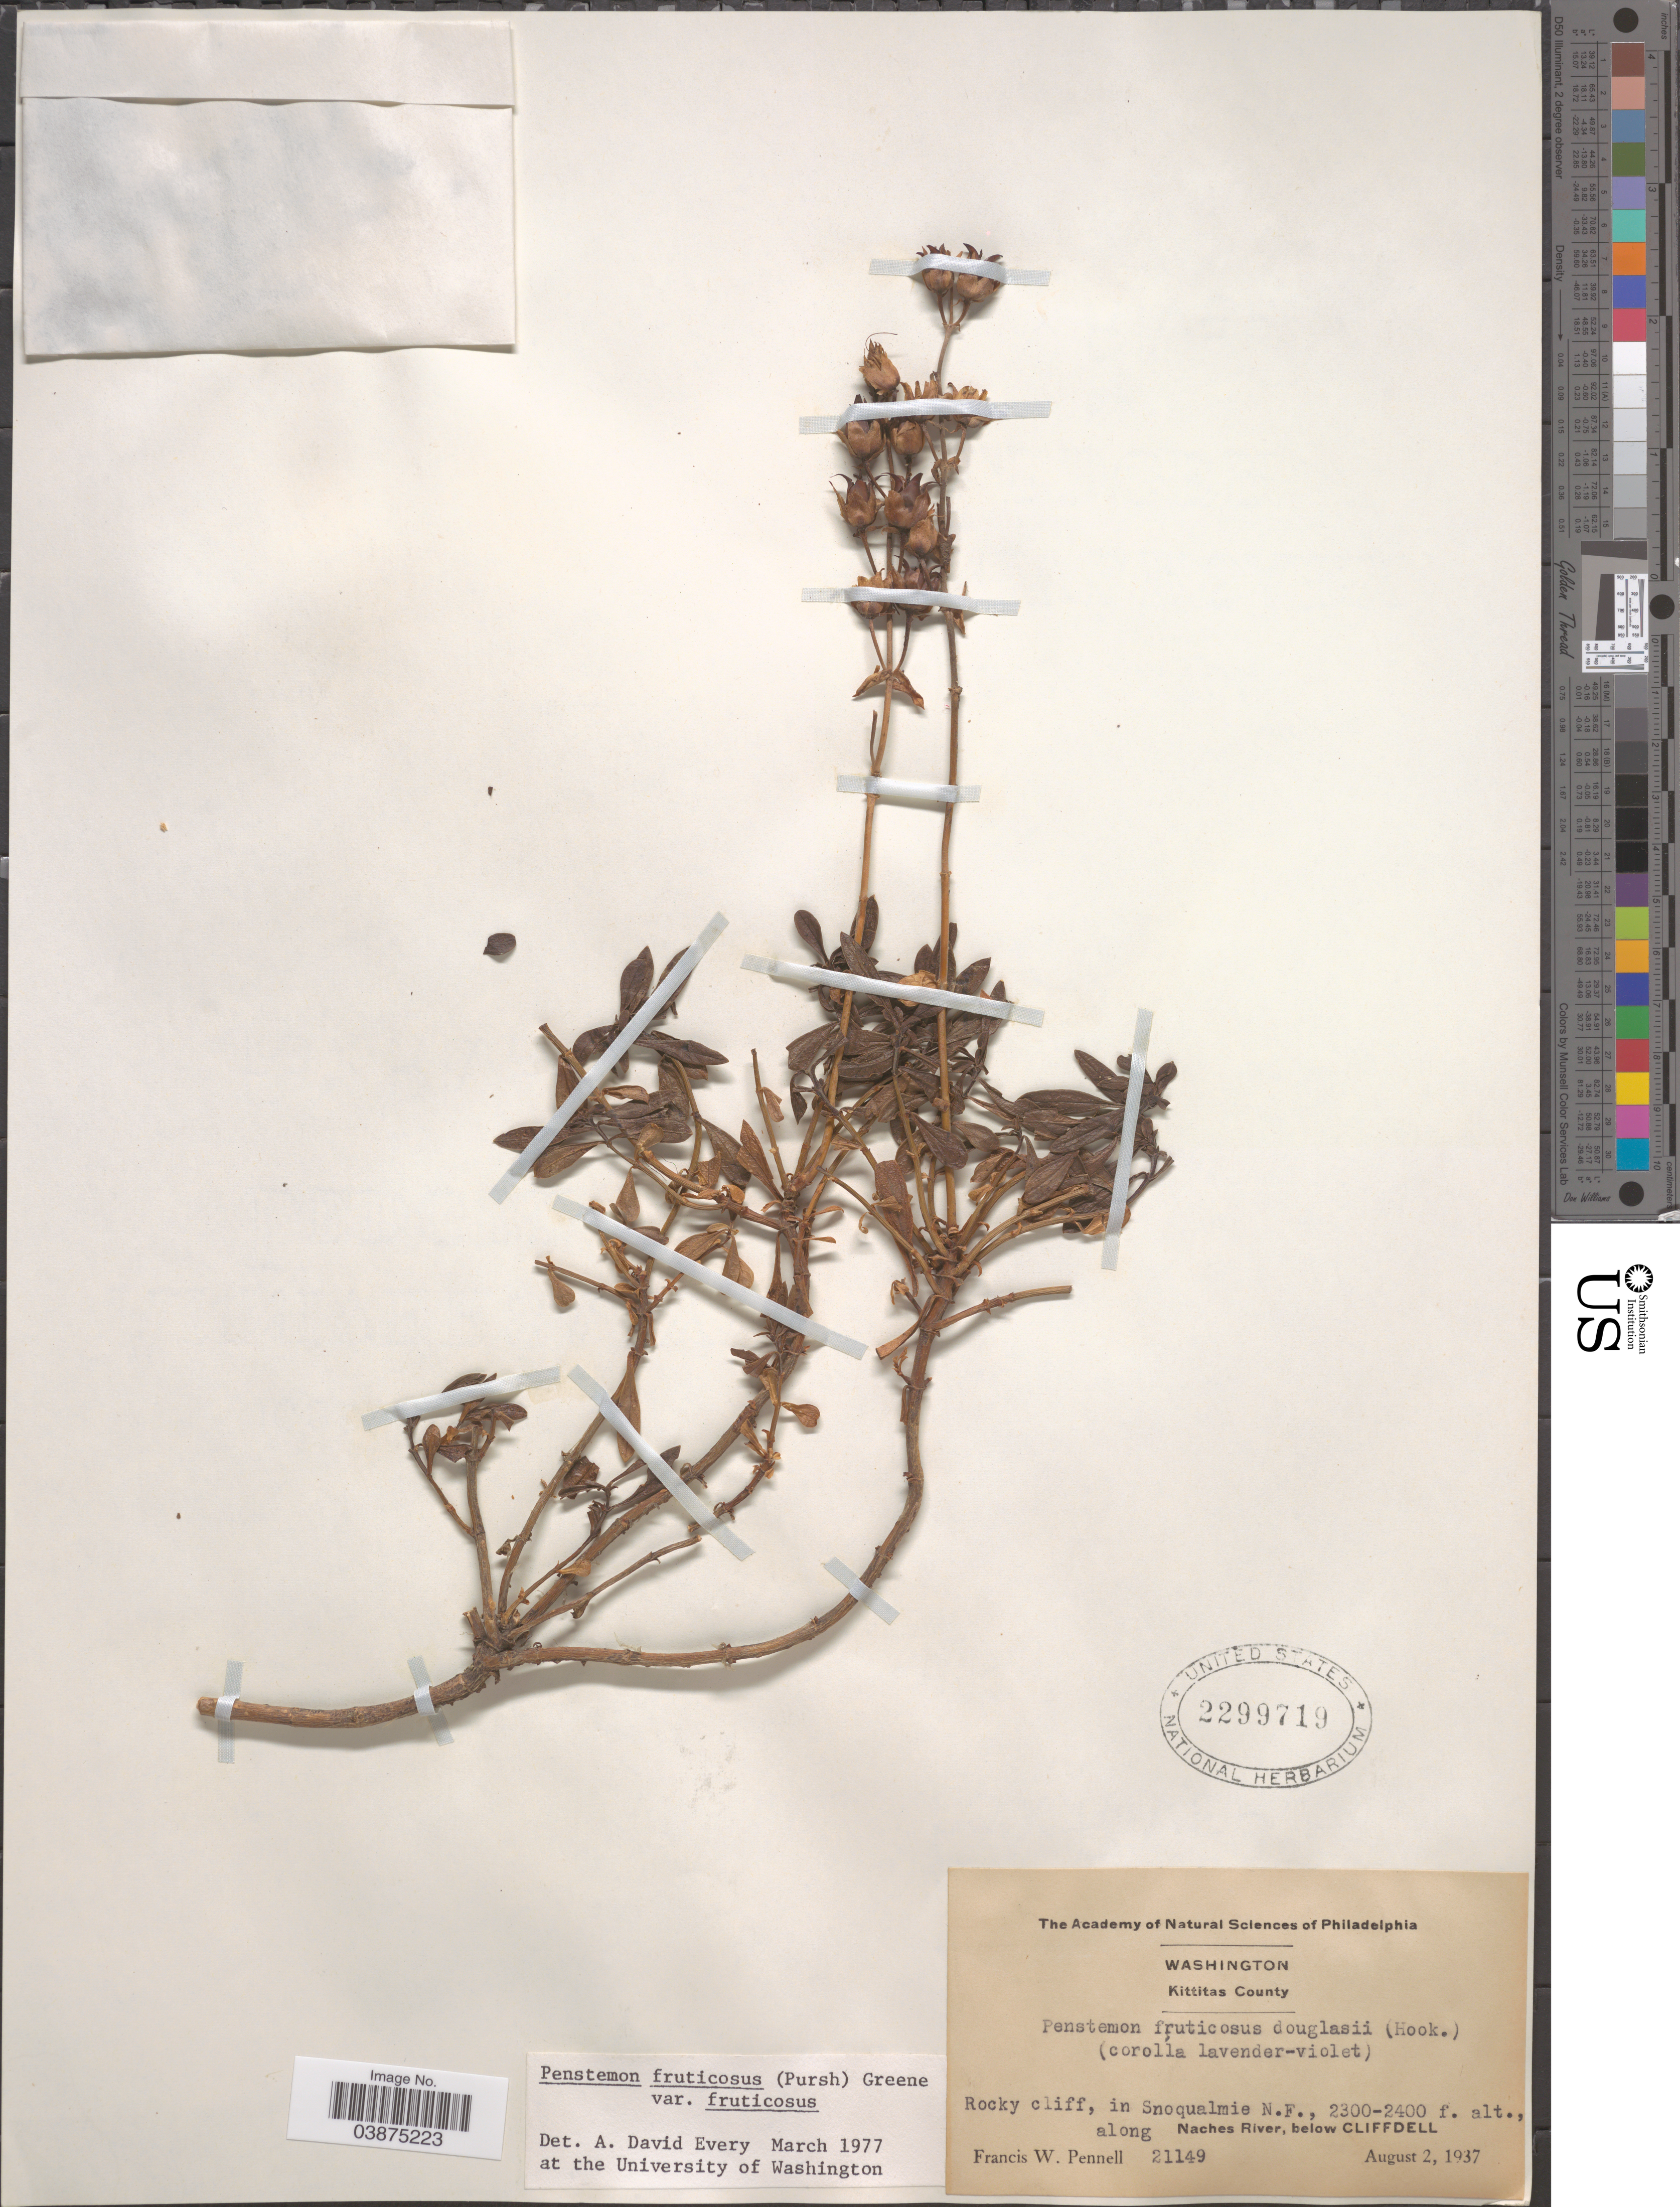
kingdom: Plantae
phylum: Tracheophyta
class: Magnoliopsida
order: Lamiales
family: Plantaginaceae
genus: Penstemon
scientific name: Penstemon fruticosus var. fruticosus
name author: (Pursh) Greene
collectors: F. W. Pennell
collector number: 21149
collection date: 1937-08-02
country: United States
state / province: Washington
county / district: Kittitas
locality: Kittitas County. In Snoqualmie N.F., along Naches River, below Cliffdell.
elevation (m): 701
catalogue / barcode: US 2299719